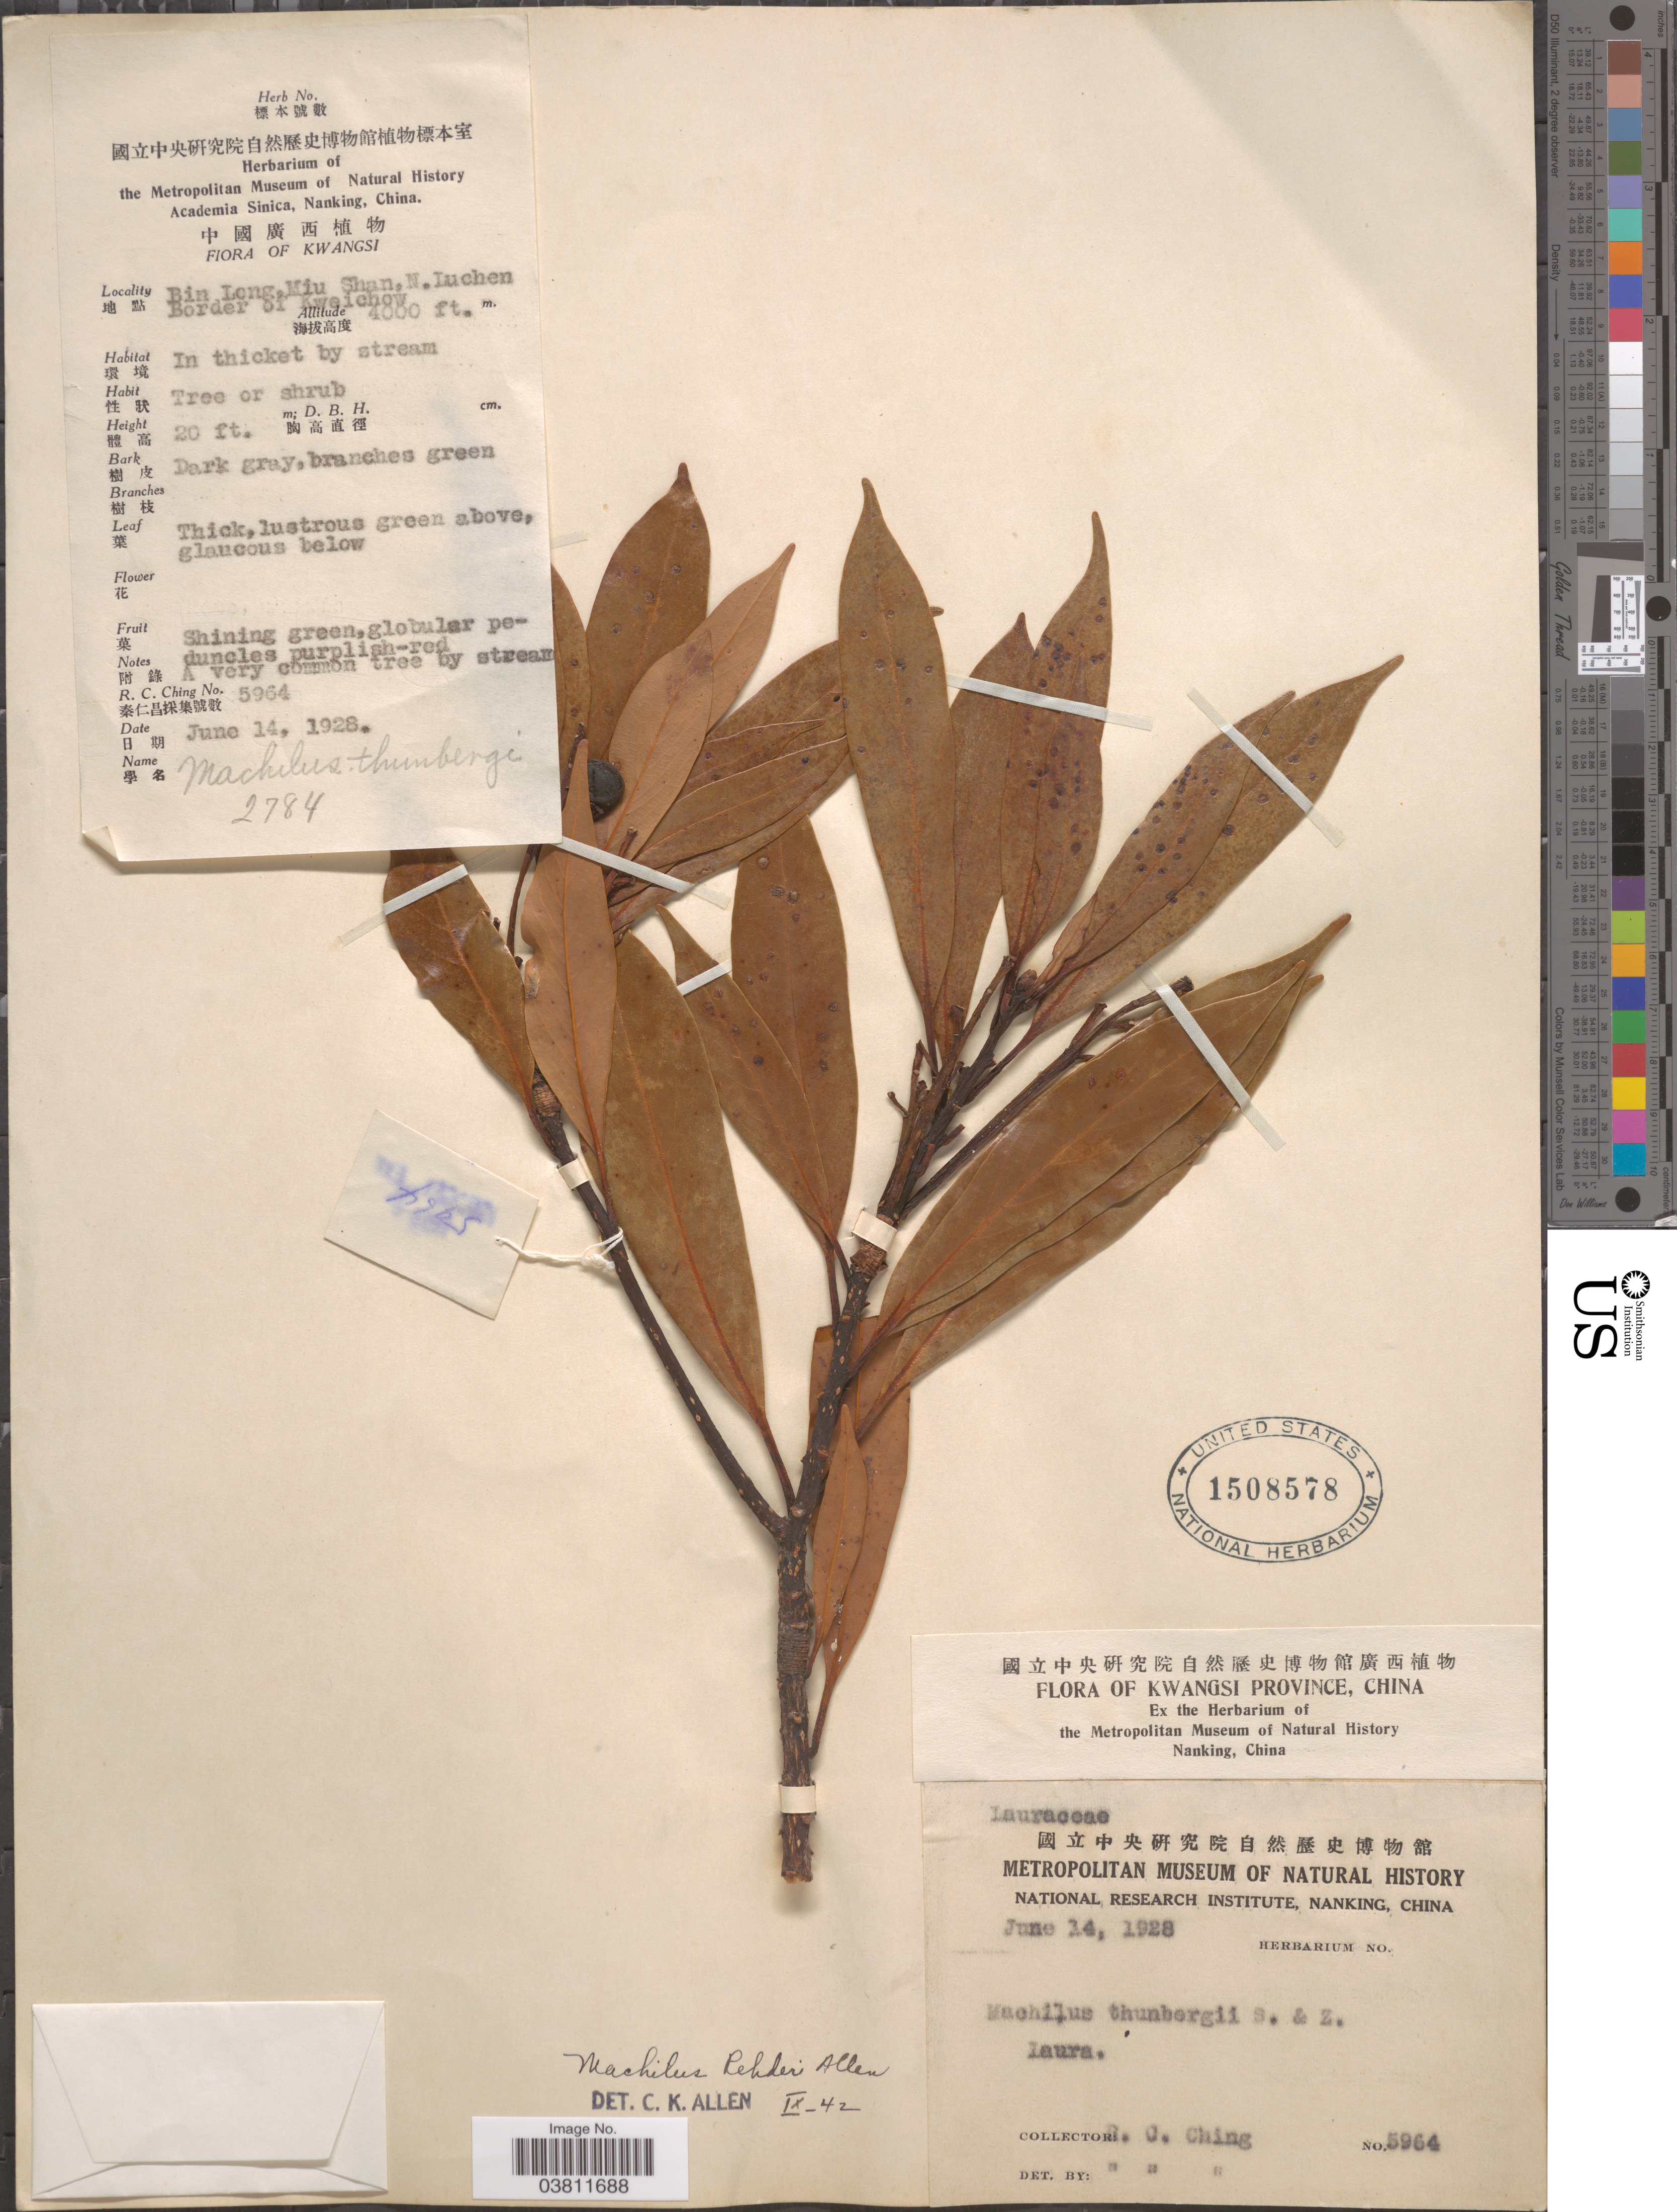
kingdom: Plantae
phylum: Tracheophyta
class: Magnoliopsida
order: Laurales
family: Lauraceae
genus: Machilus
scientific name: Machilus rehderi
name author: C.K. Allen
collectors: R. C. Ching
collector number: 5964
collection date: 1928-06-14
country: China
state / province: Guangxi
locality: Kwangsi Province. Bin Long, Miu Shan, N. Luchen Border of Kwaichow.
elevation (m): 1219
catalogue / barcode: US 1508578